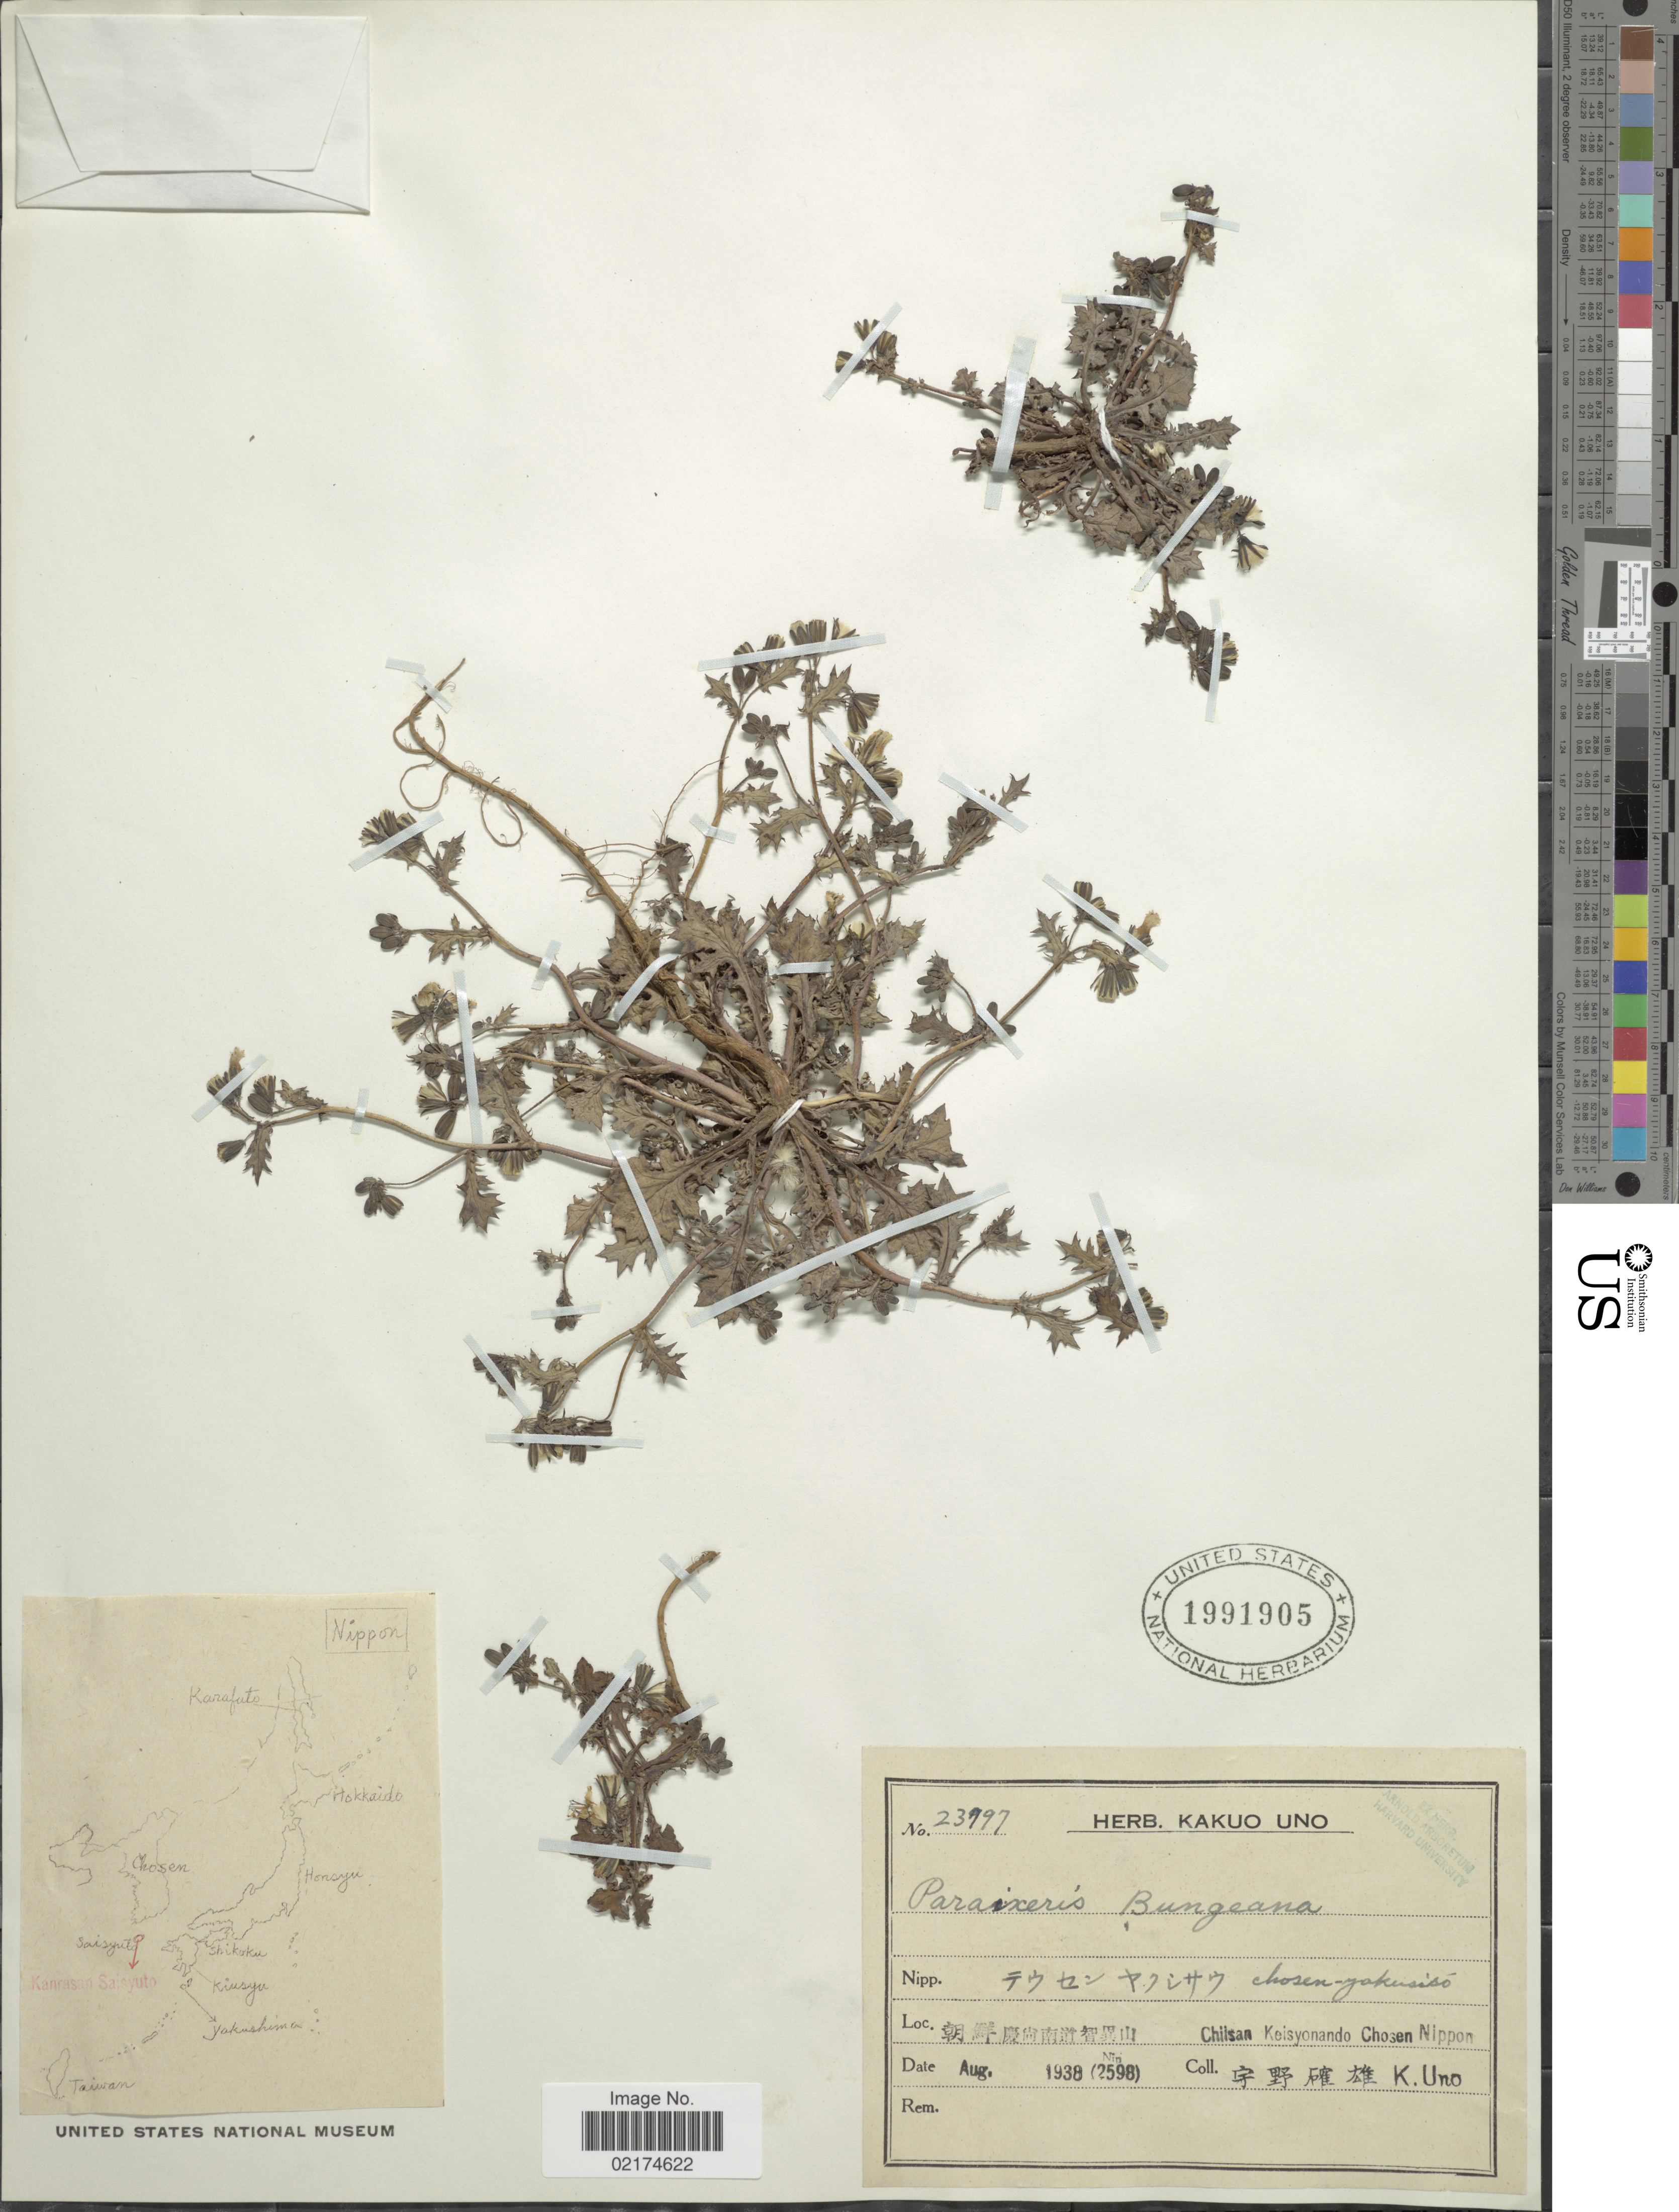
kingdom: Plantae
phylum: Tracheophyta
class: Magnoliopsida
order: Asterales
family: Asteraceae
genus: Crepidiastrum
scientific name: Crepidiastrum sp.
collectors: K. Uno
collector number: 23997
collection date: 1938-08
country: Japan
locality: Chilsan Keisyonando Chosen Nippon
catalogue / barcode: US 1991905